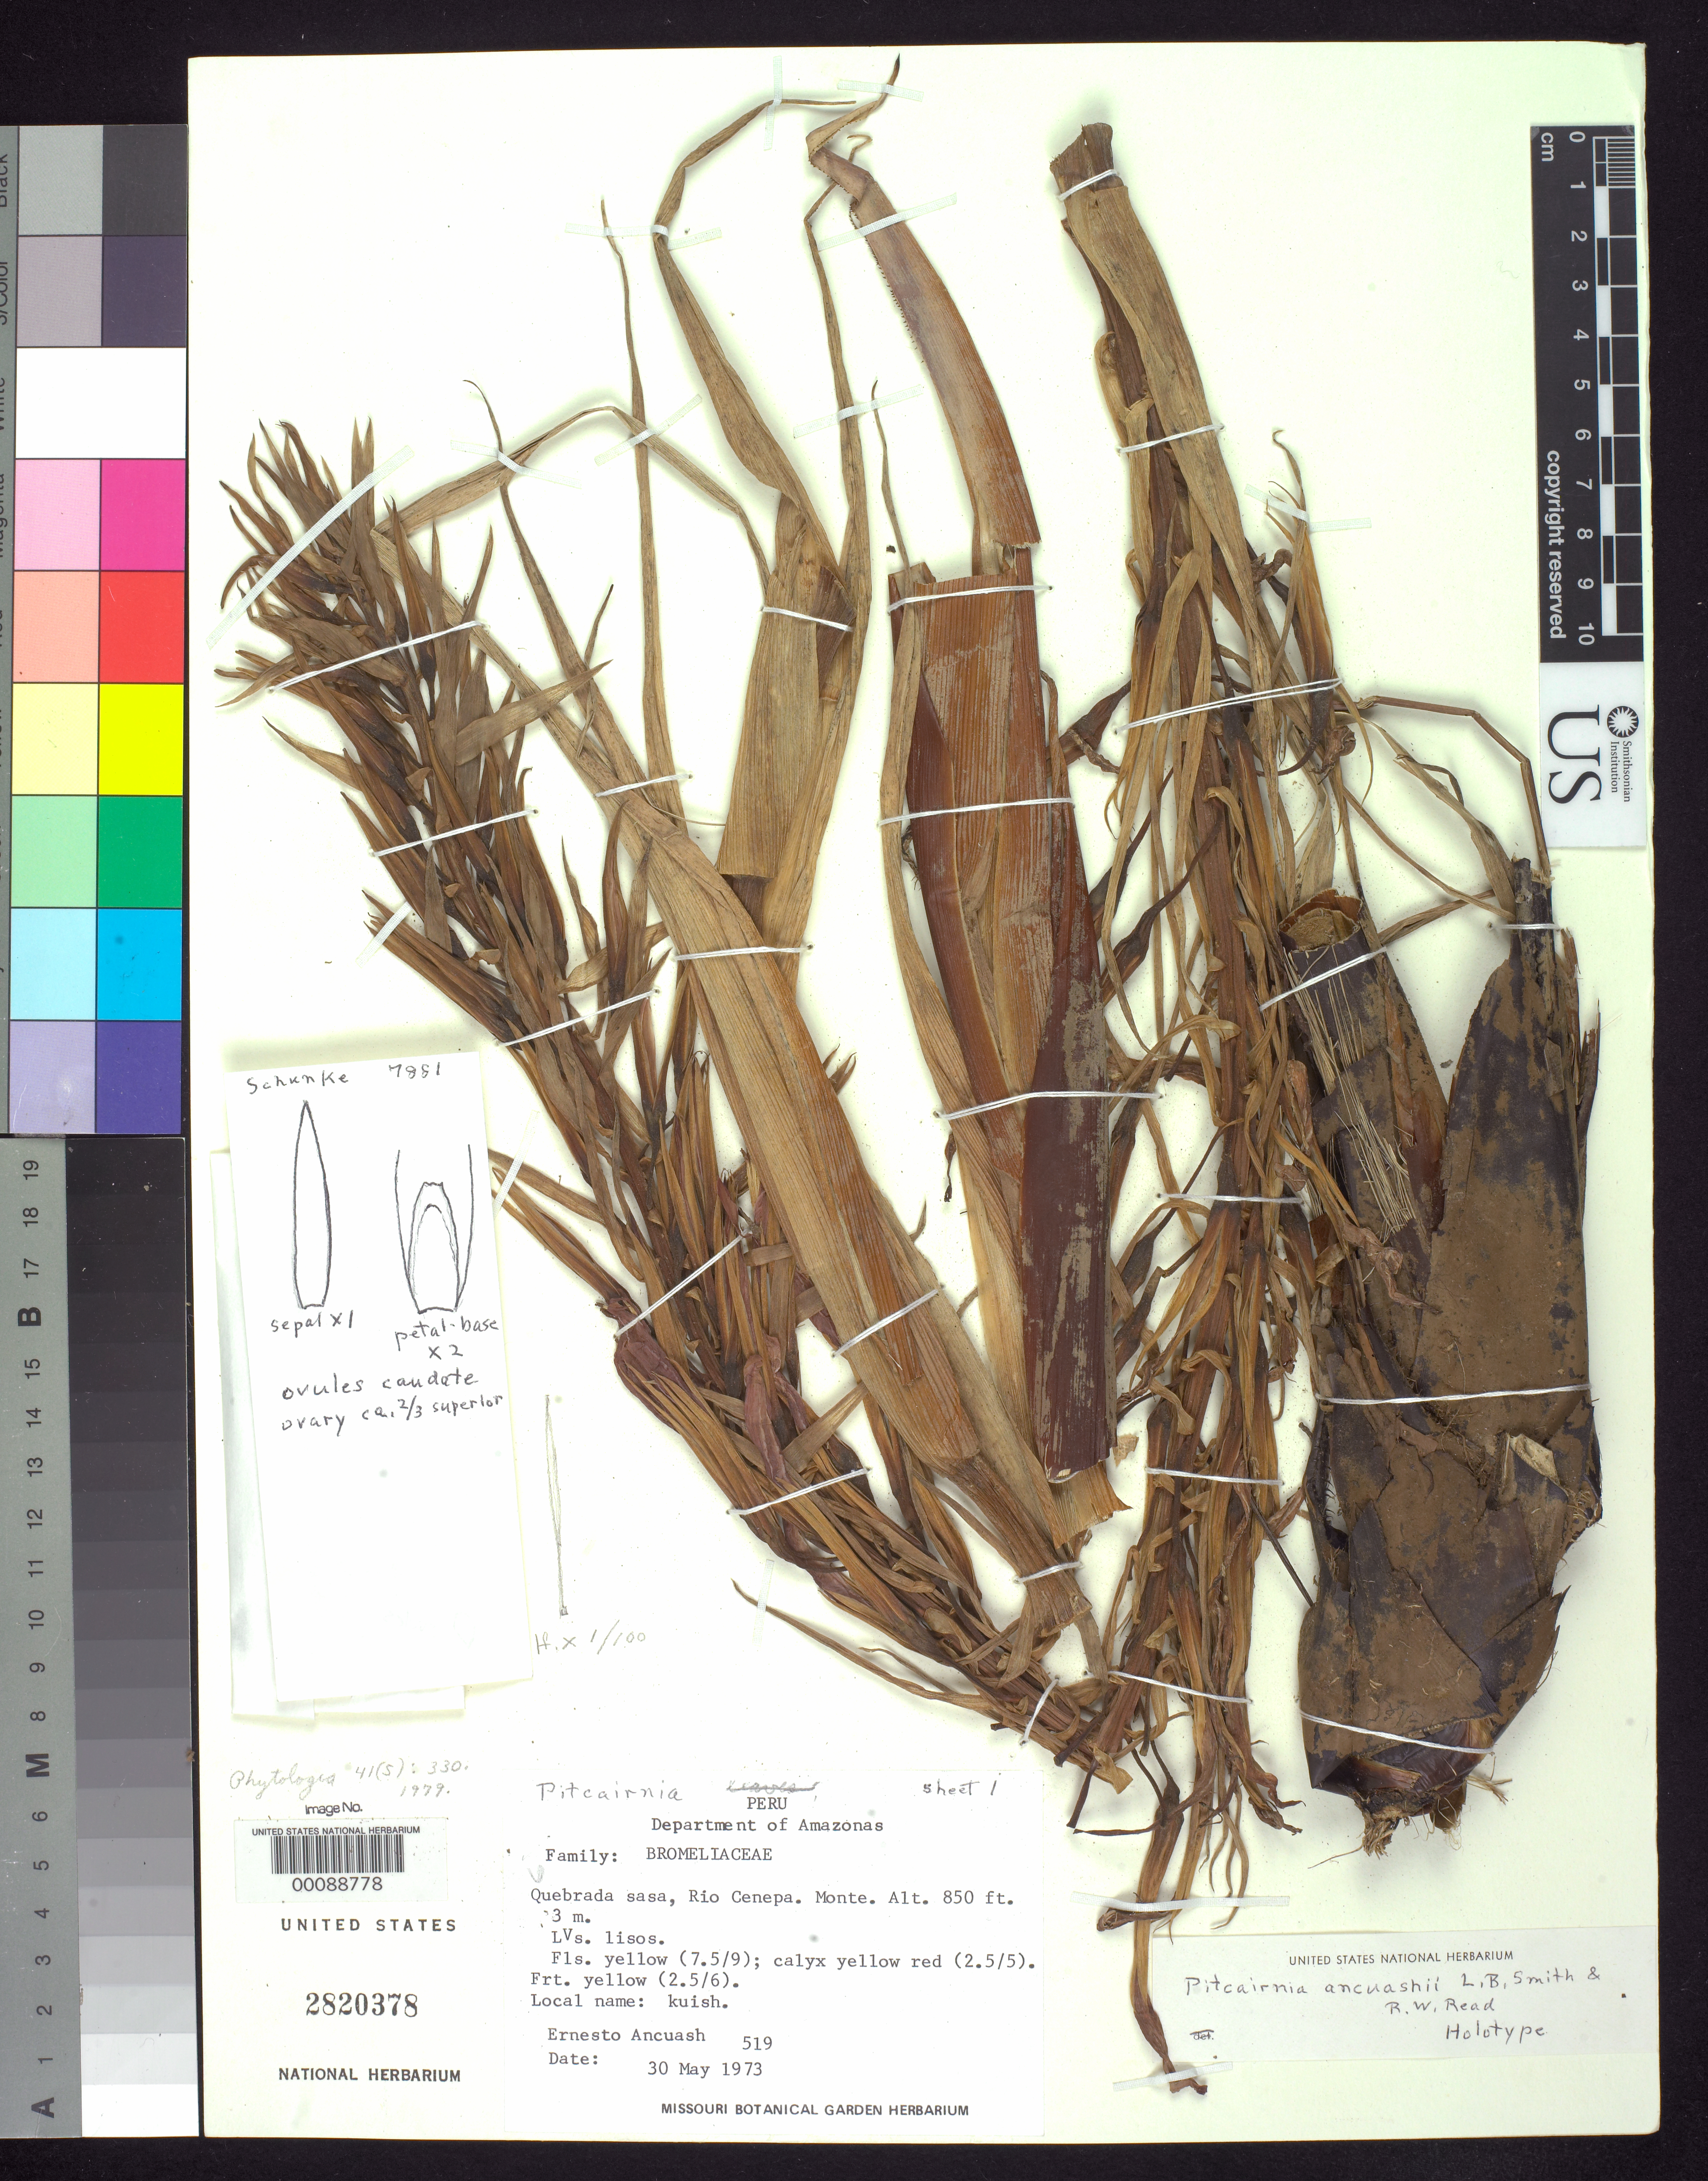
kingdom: Plantae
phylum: Tracheophyta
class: Liliopsida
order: Poales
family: Bromeliaceae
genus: Pitcairnia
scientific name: Pitcairnia ancuashii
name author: L.B. Sm. & Read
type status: Holotype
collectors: E. Ancuash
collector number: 519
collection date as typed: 30 May 1973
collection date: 1973-05-30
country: Peru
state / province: Amazonas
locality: Quebrada Sasa, Río Cenepa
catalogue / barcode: US 2820378